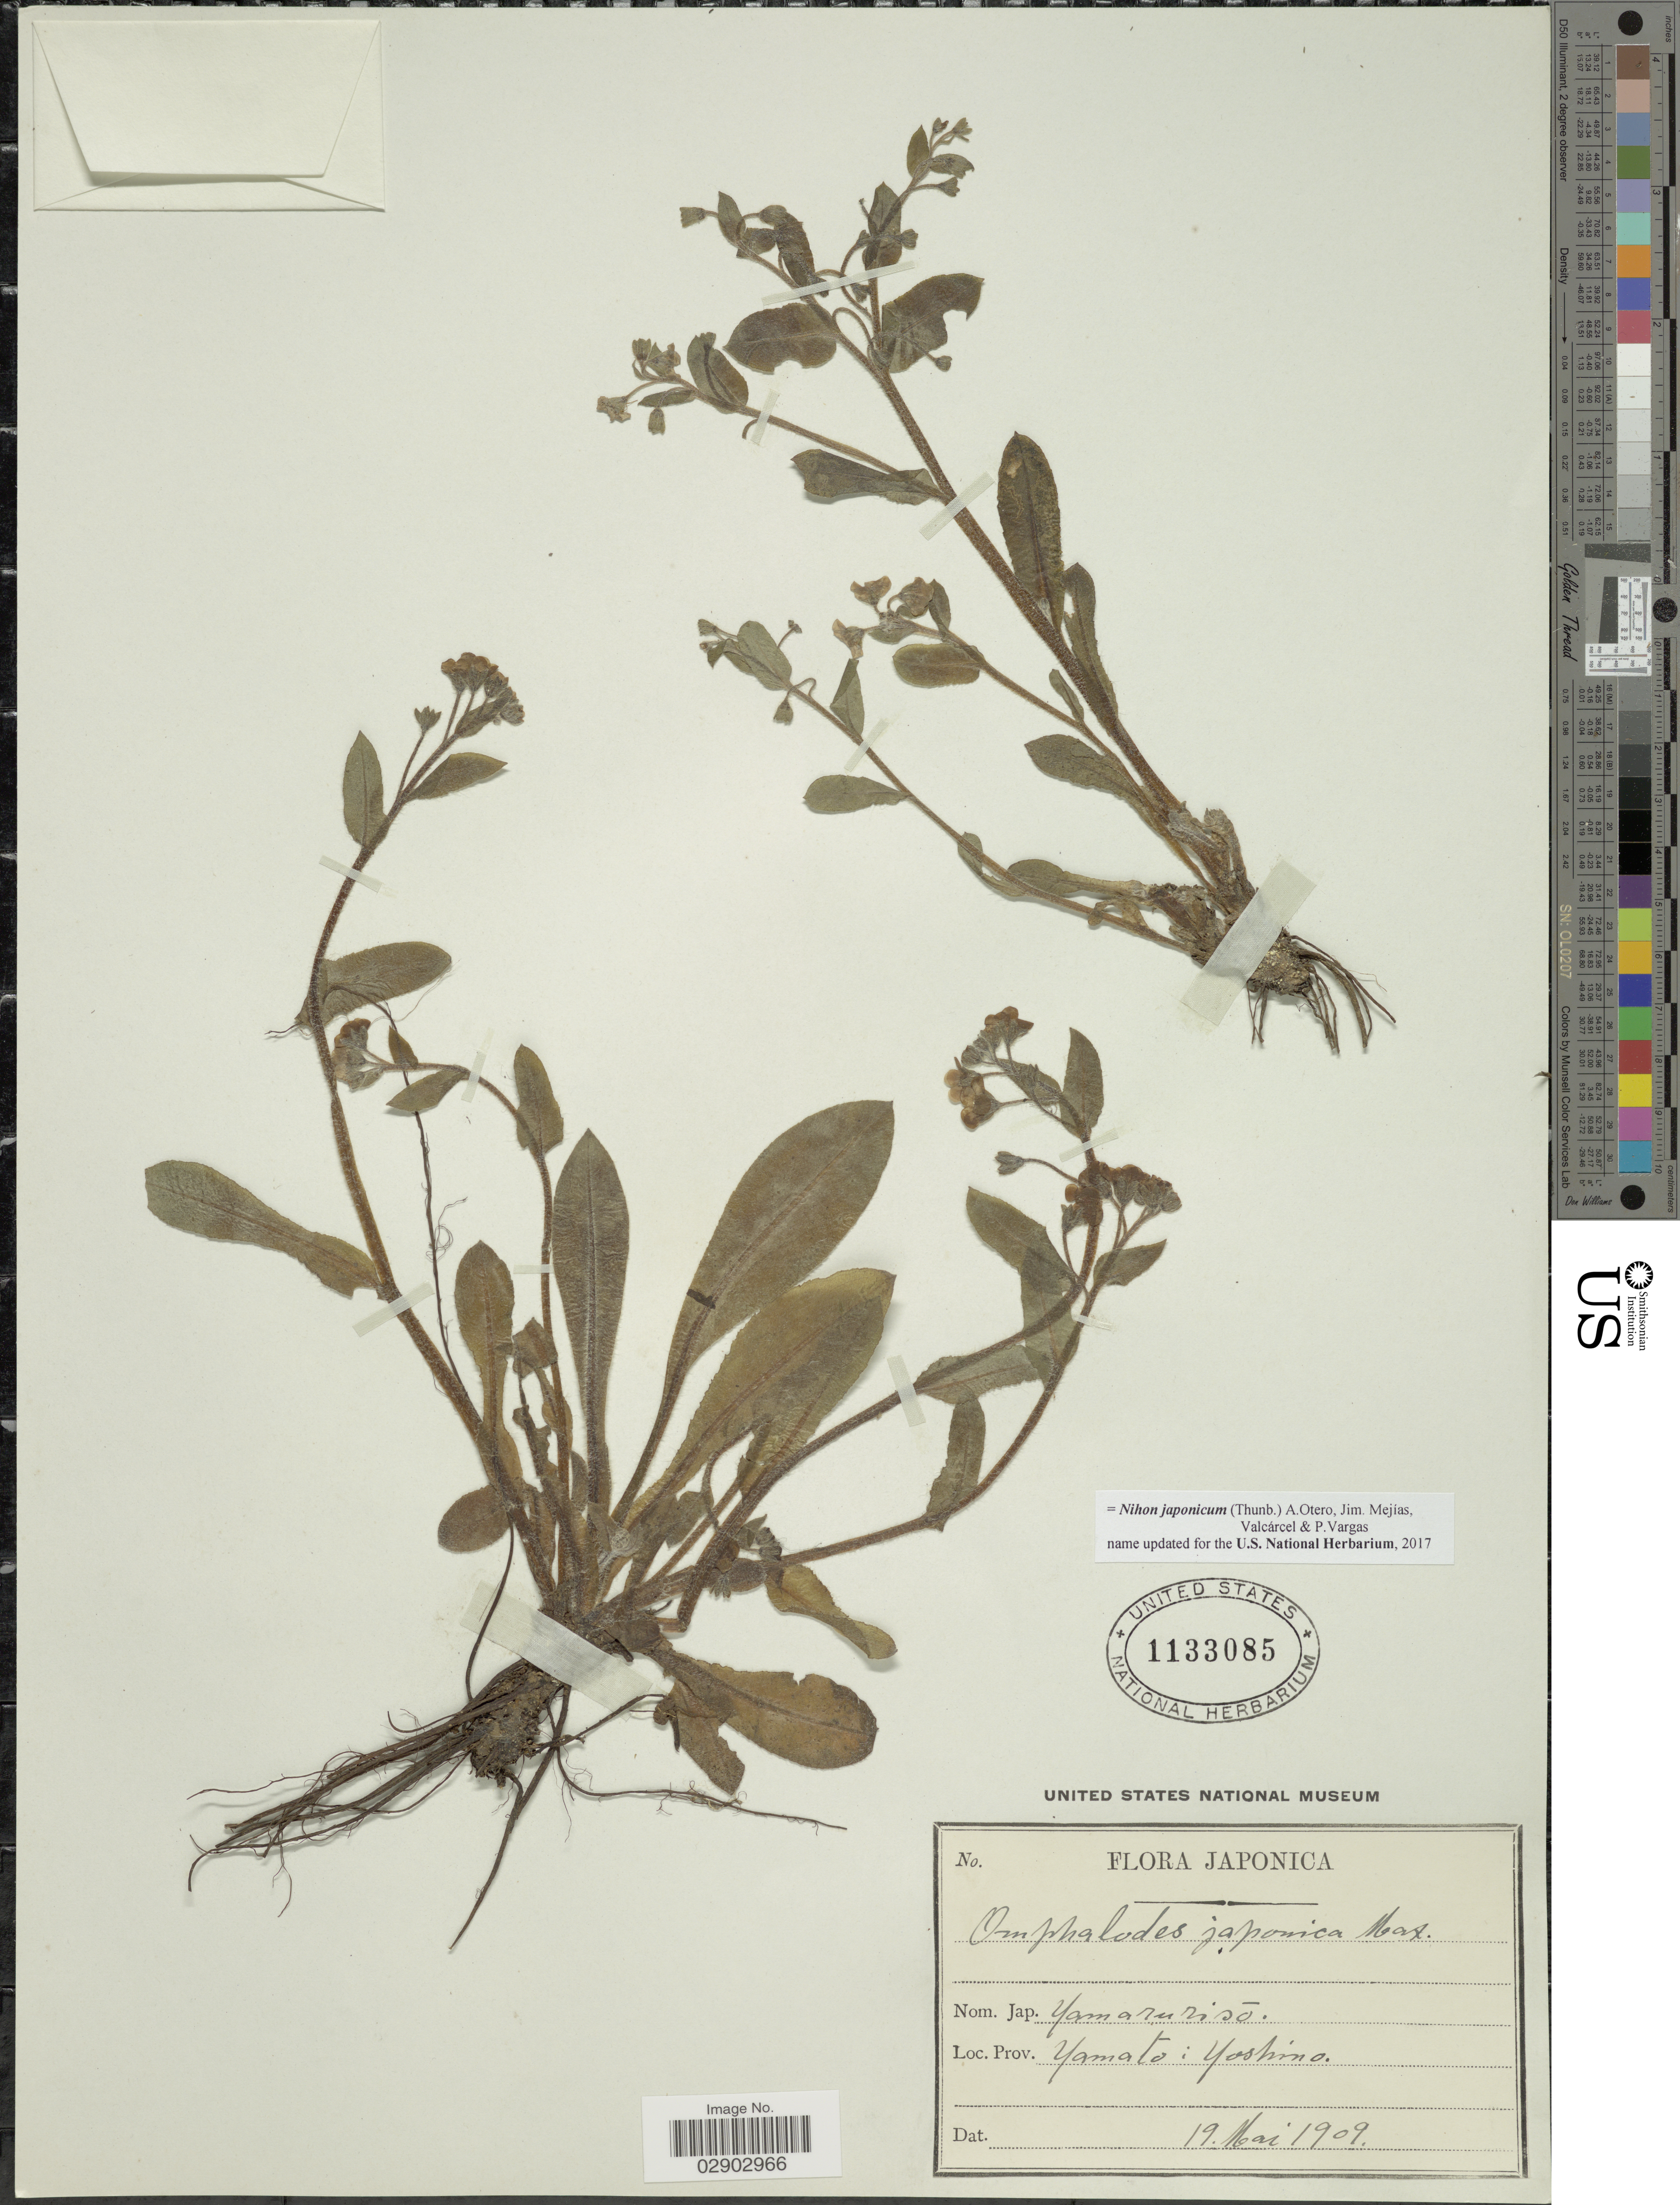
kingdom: Plantae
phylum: Tracheophyta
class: Magnoliopsida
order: Boraginales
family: Boraginaceae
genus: Nihon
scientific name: Nihon japonicum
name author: (Thunb.) A.Otero et al.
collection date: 1909-05-19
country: Japan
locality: Japonica. Yamato: Yoshino.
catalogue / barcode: US 1133085